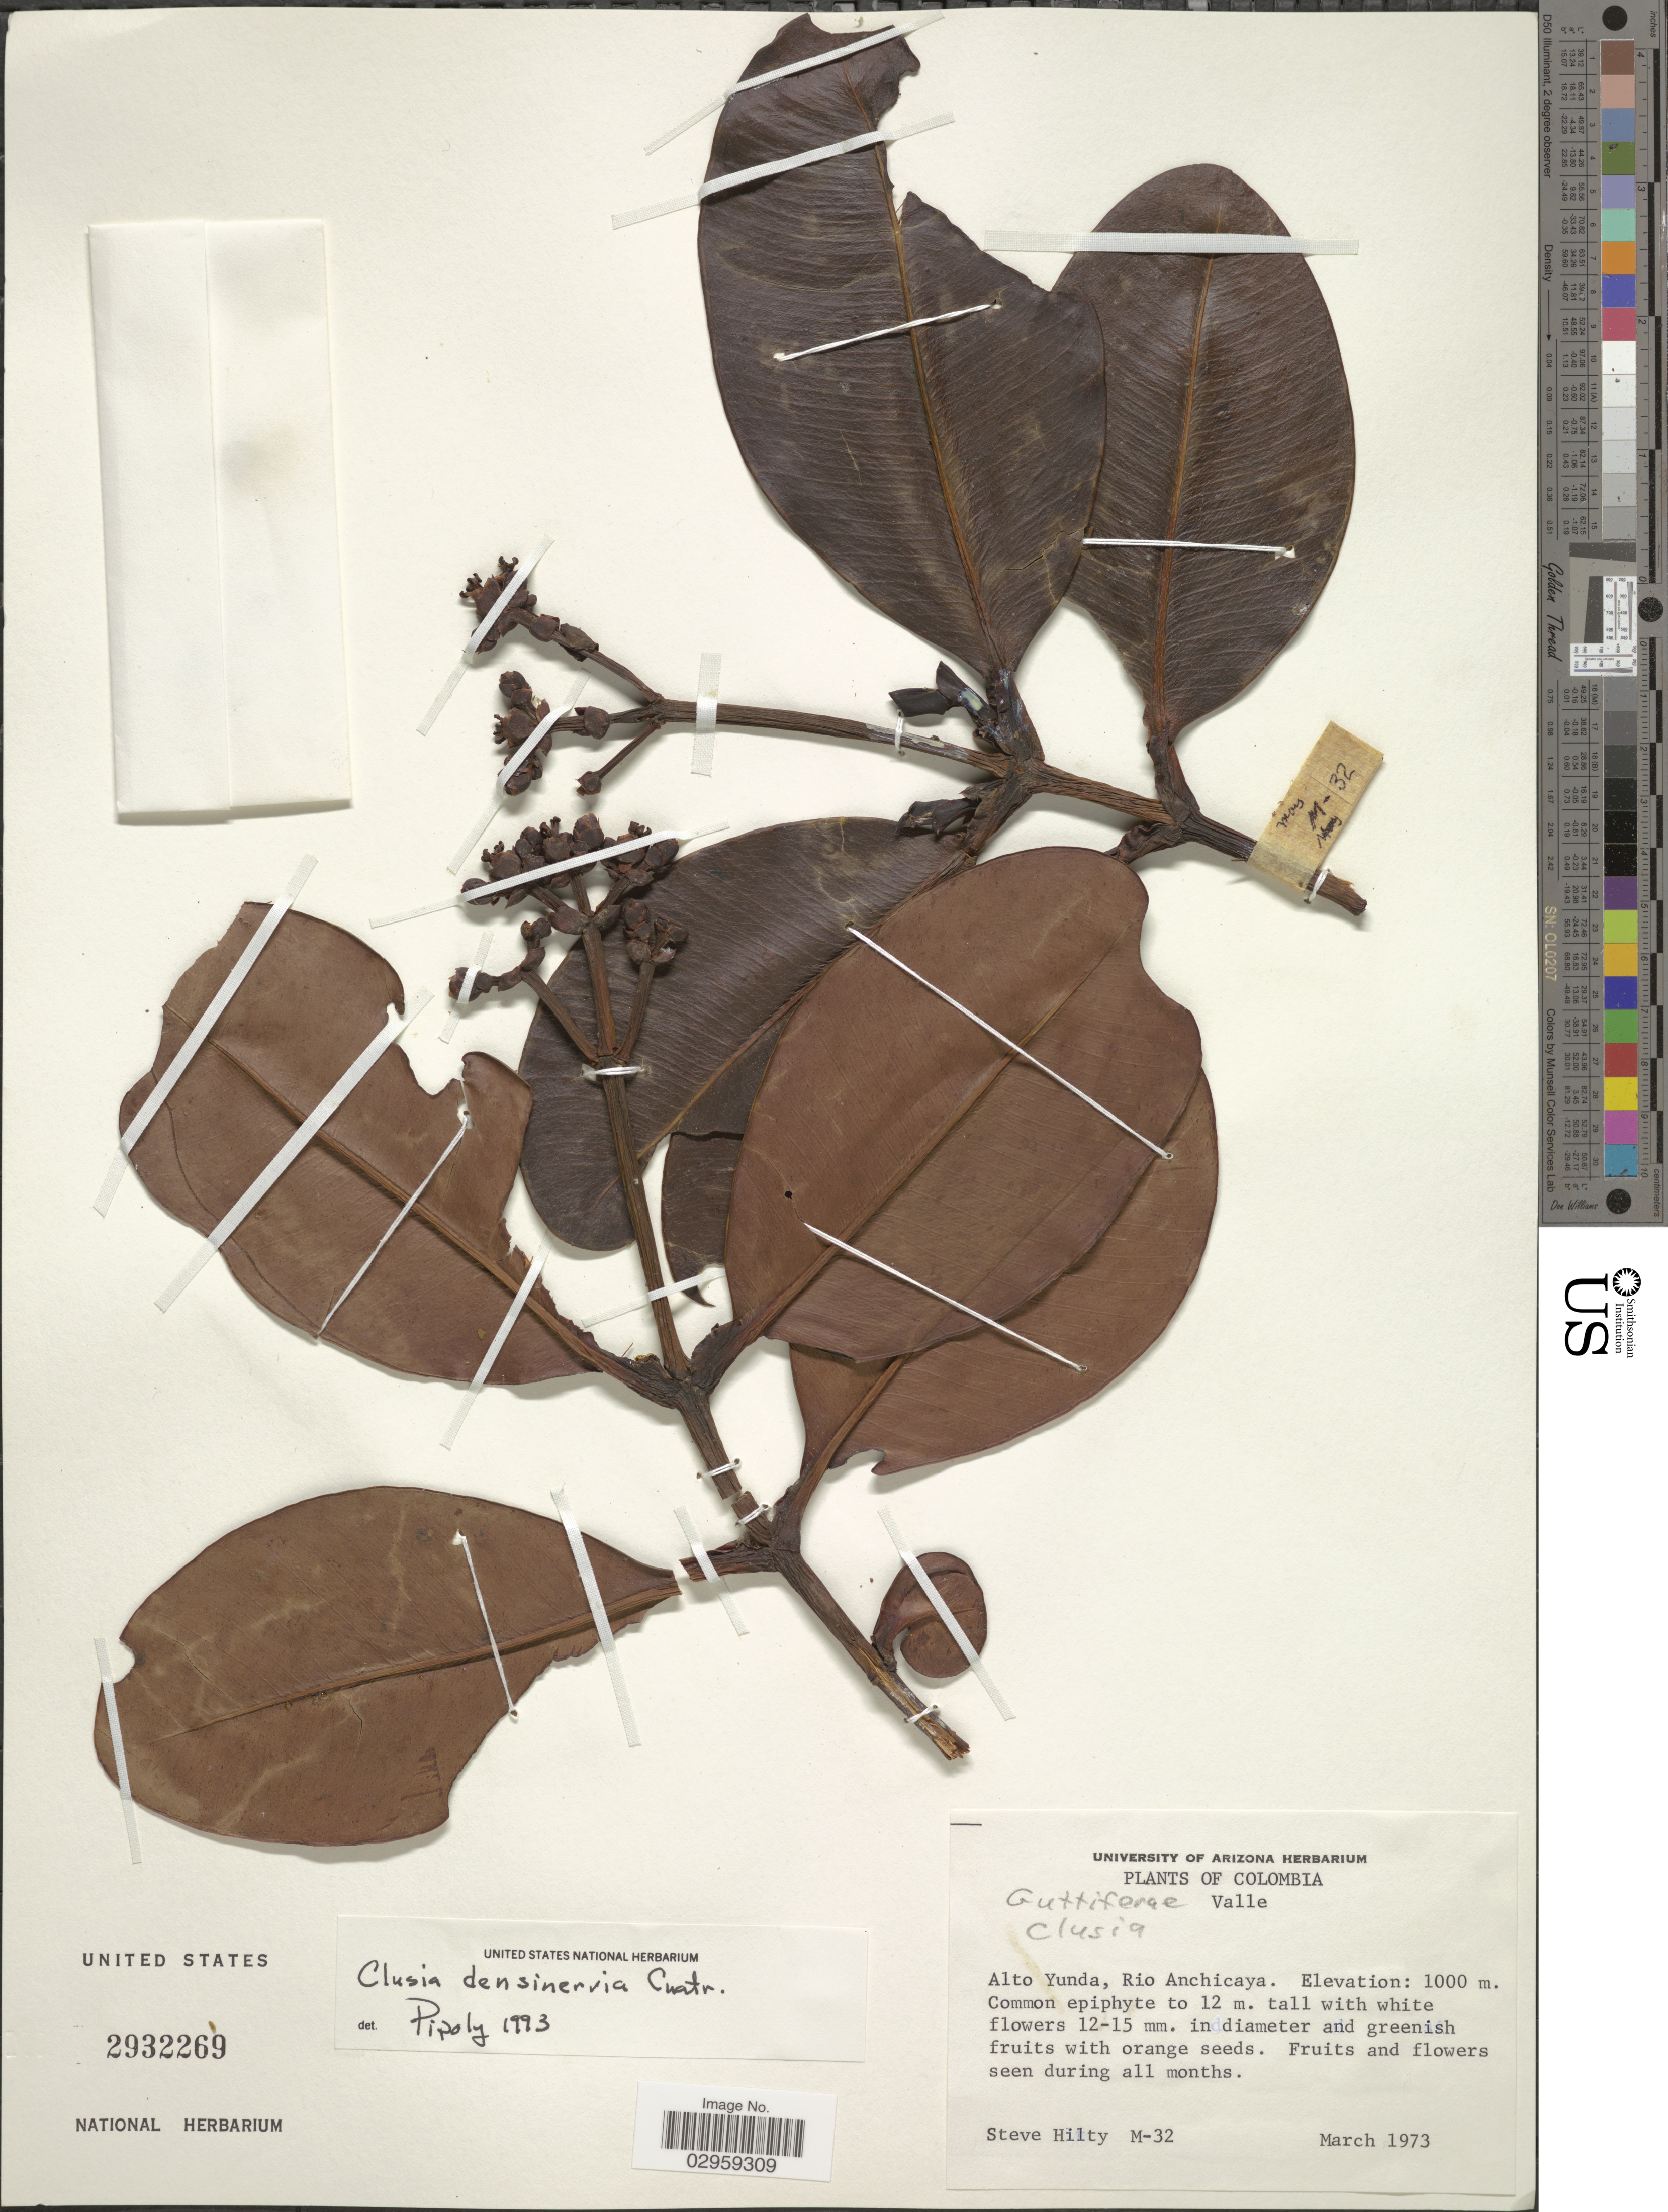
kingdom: Plantae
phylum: Tracheophyta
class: Magnoliopsida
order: Malpighiales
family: Clusiaceae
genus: Clusia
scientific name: Clusia densinervia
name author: Cuatrec.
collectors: S. Hilty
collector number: M-32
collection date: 1973-03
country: Colombia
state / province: Valle del Cauca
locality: Valle. Alto Yunda, Rio Anchicaya.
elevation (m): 1000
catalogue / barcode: US 2932269